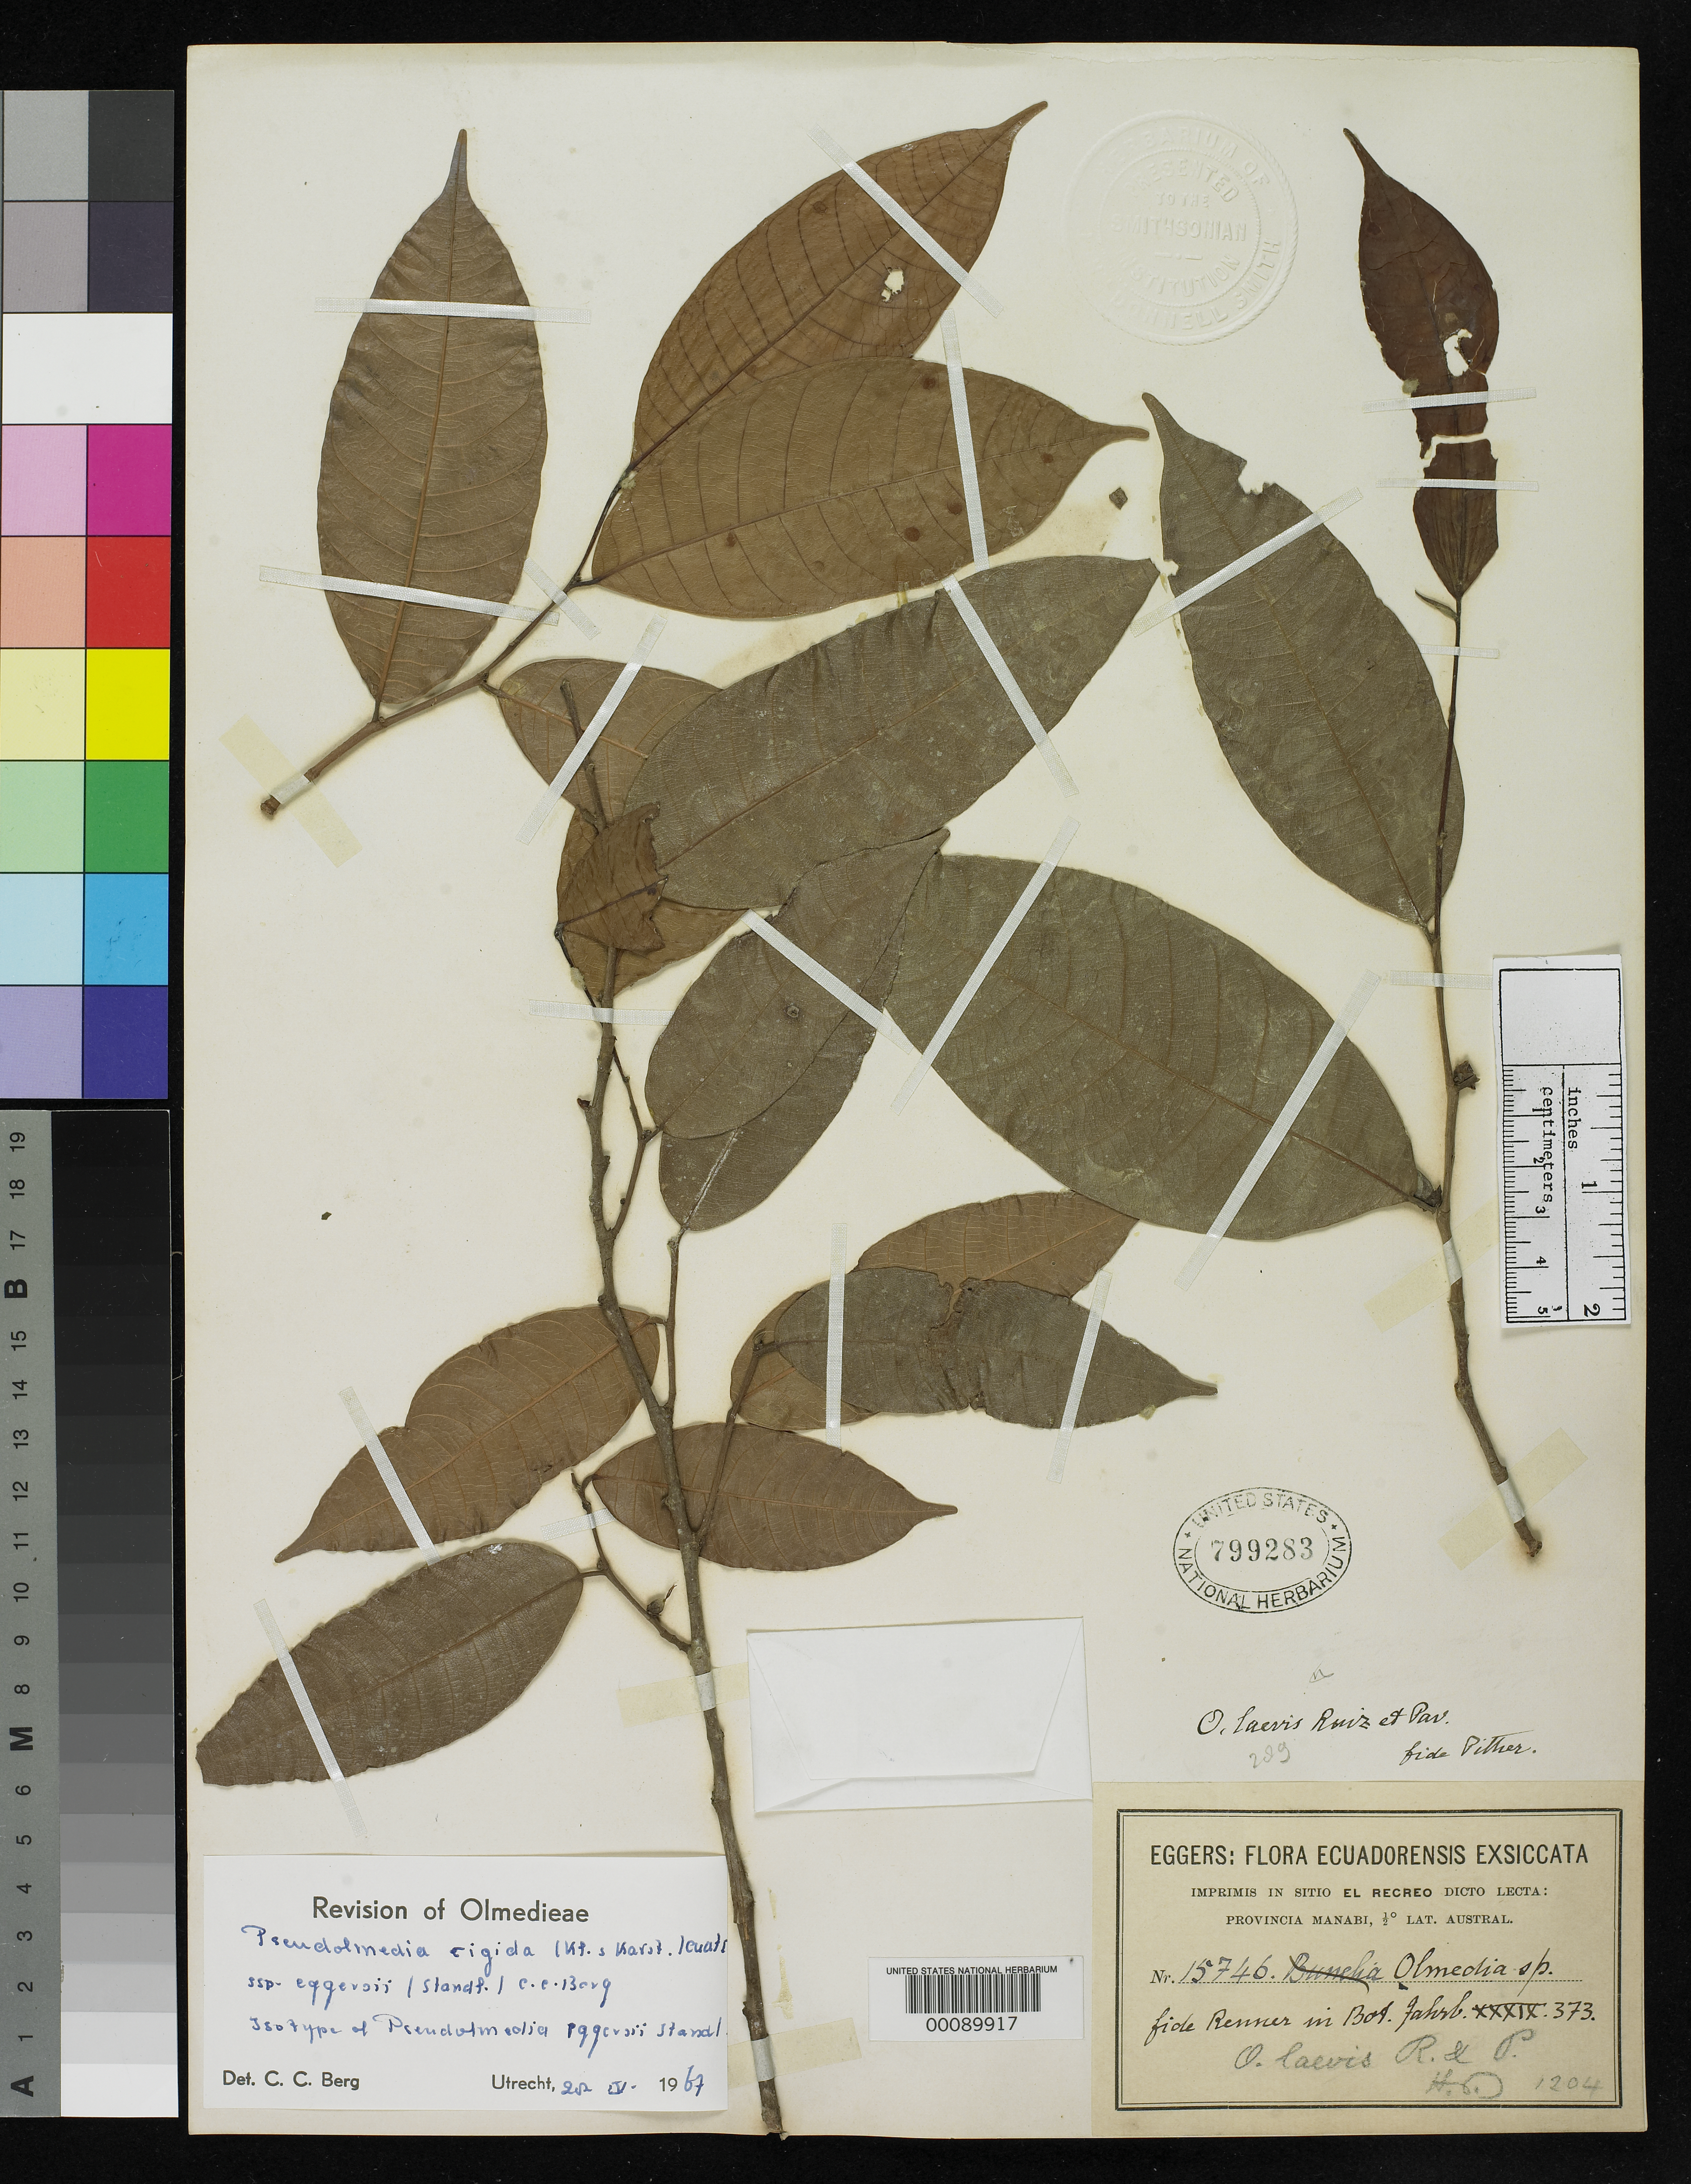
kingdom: Plantae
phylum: Tracheophyta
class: Magnoliopsida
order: Rosales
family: Moraceae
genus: Pseudolmedia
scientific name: Pseudolmedia eggersii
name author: Standl.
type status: Isotype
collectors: H. F. A. von Eggers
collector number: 15746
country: Ecuador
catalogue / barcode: US 799283